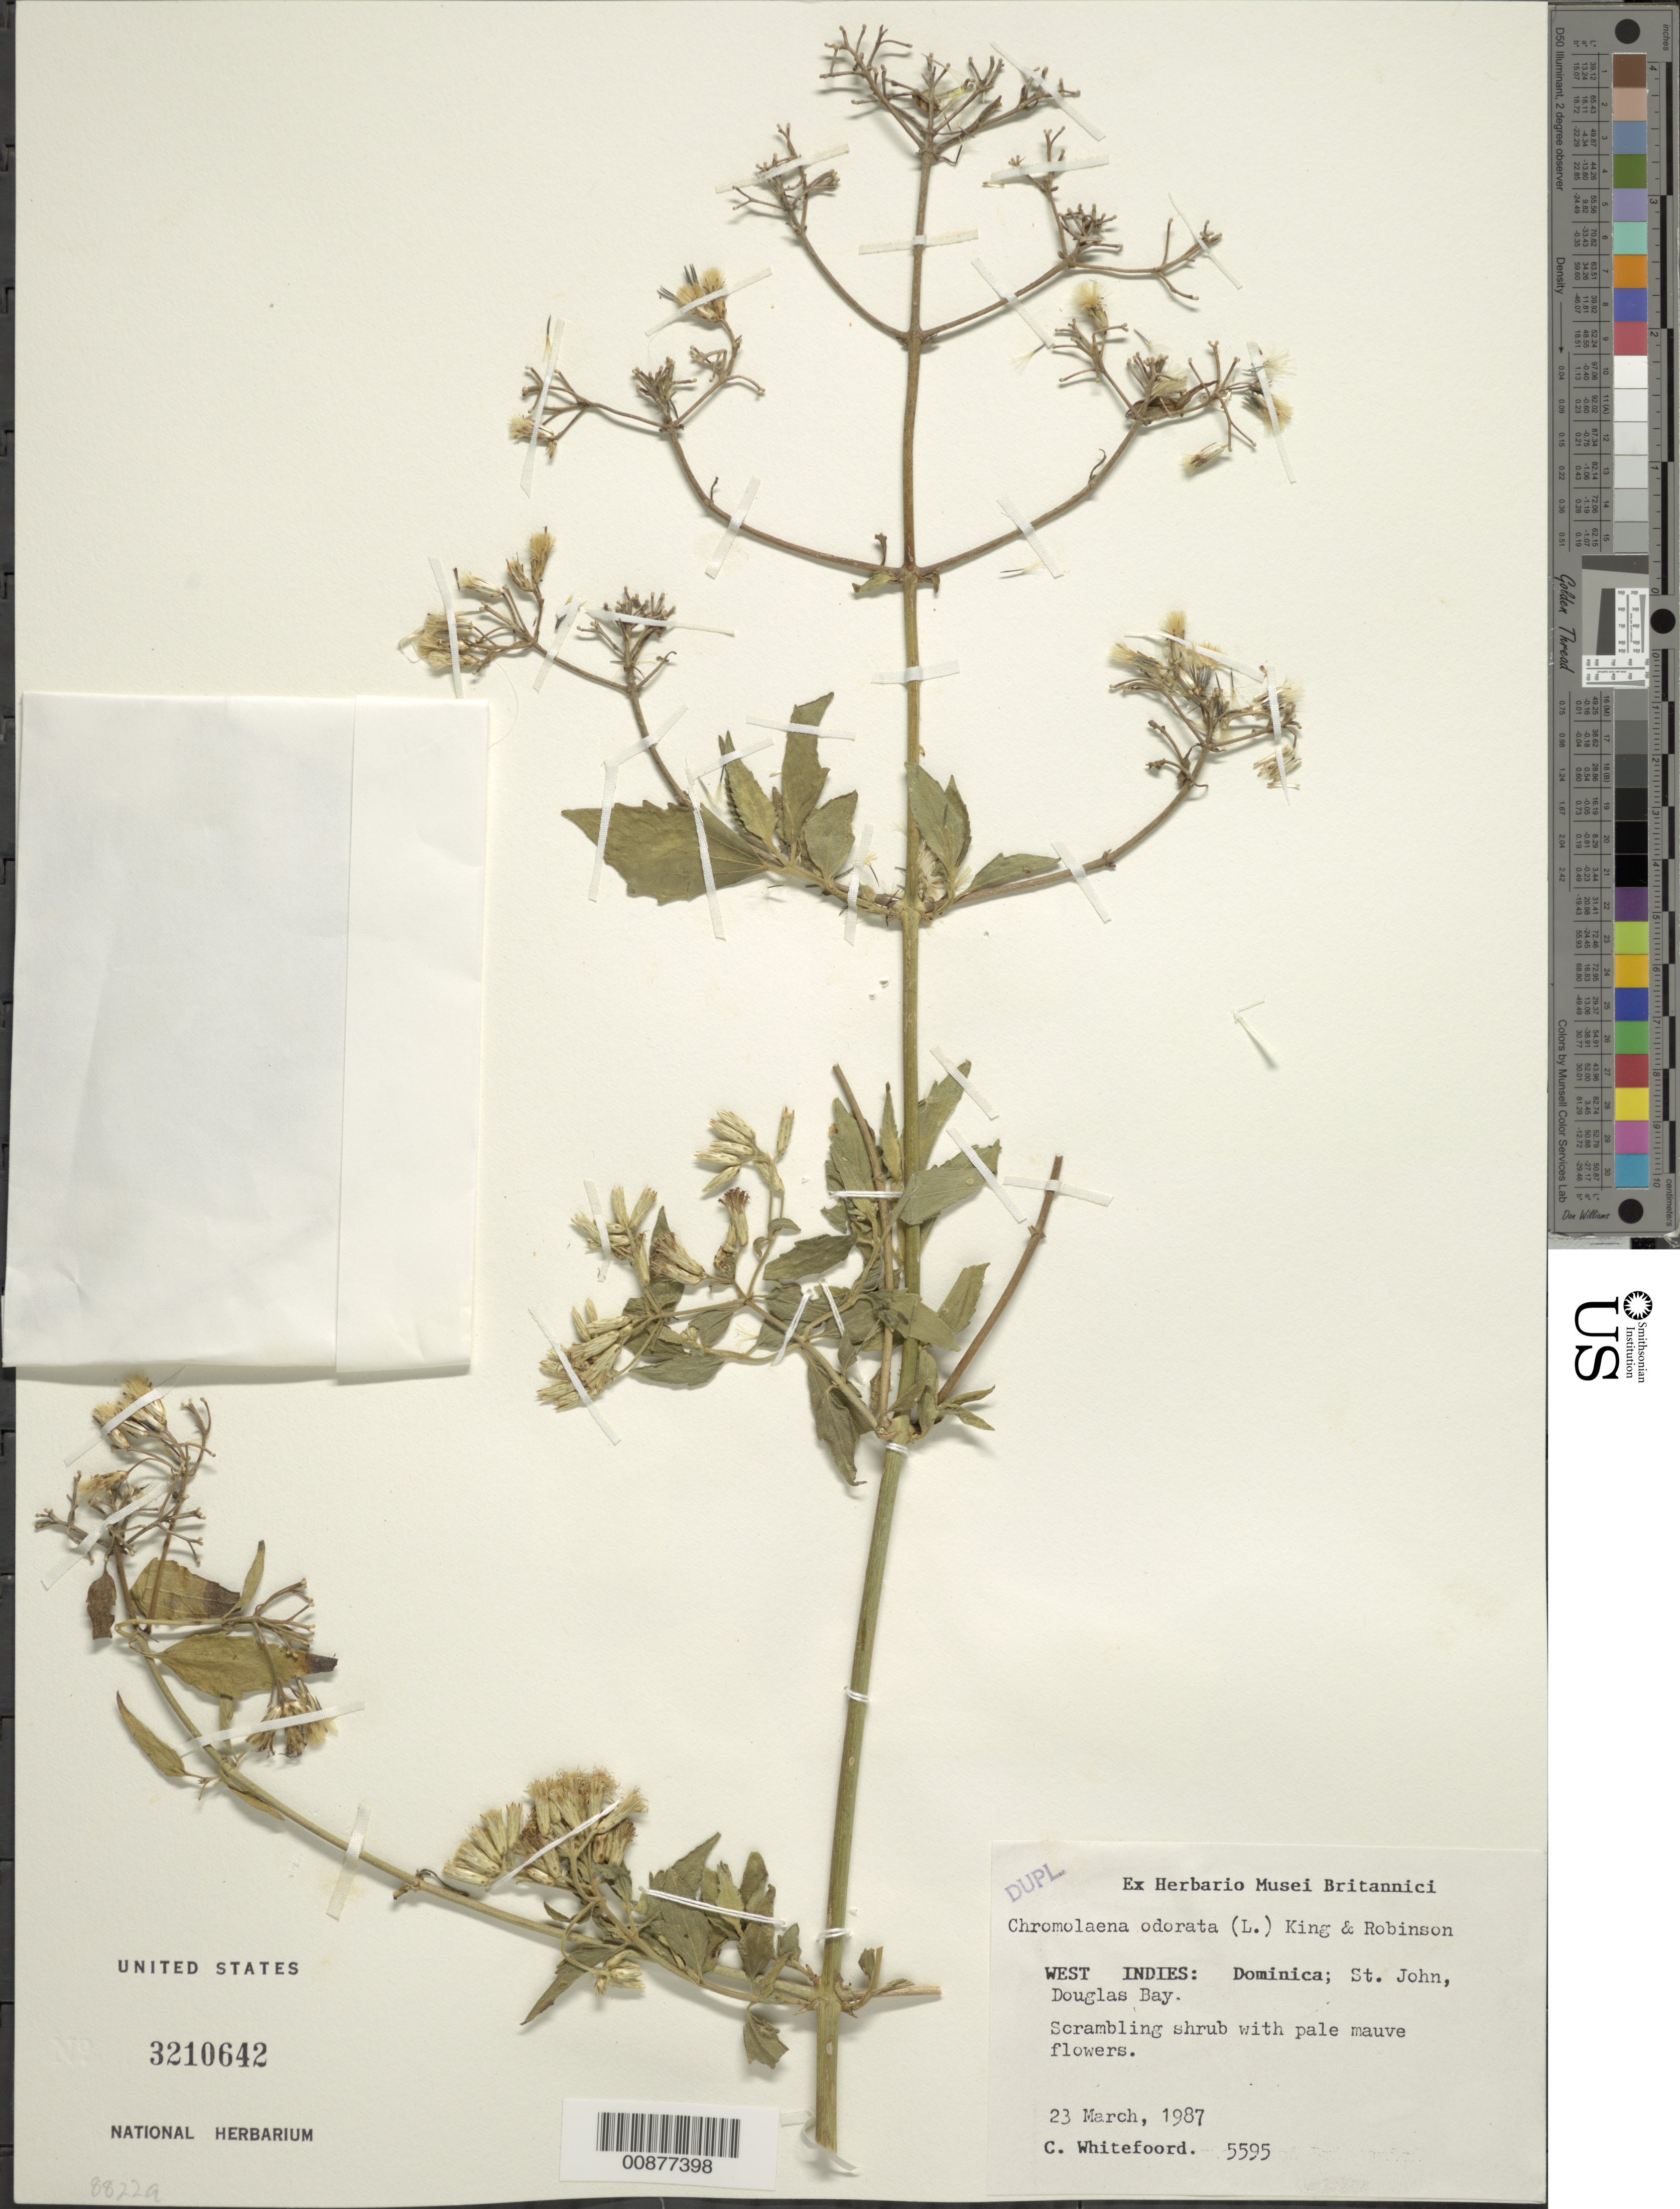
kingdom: Plantae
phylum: Tracheophyta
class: Magnoliopsida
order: Asterales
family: Asteraceae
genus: Chromolaena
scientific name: Chromolaena odorata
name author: (L.) R.M. King & H. Rob.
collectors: C. Whitefoord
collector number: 5595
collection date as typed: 23 Mar 1987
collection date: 1987-03-23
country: Dominica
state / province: St. John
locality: Douglas Bay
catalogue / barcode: US 3210642